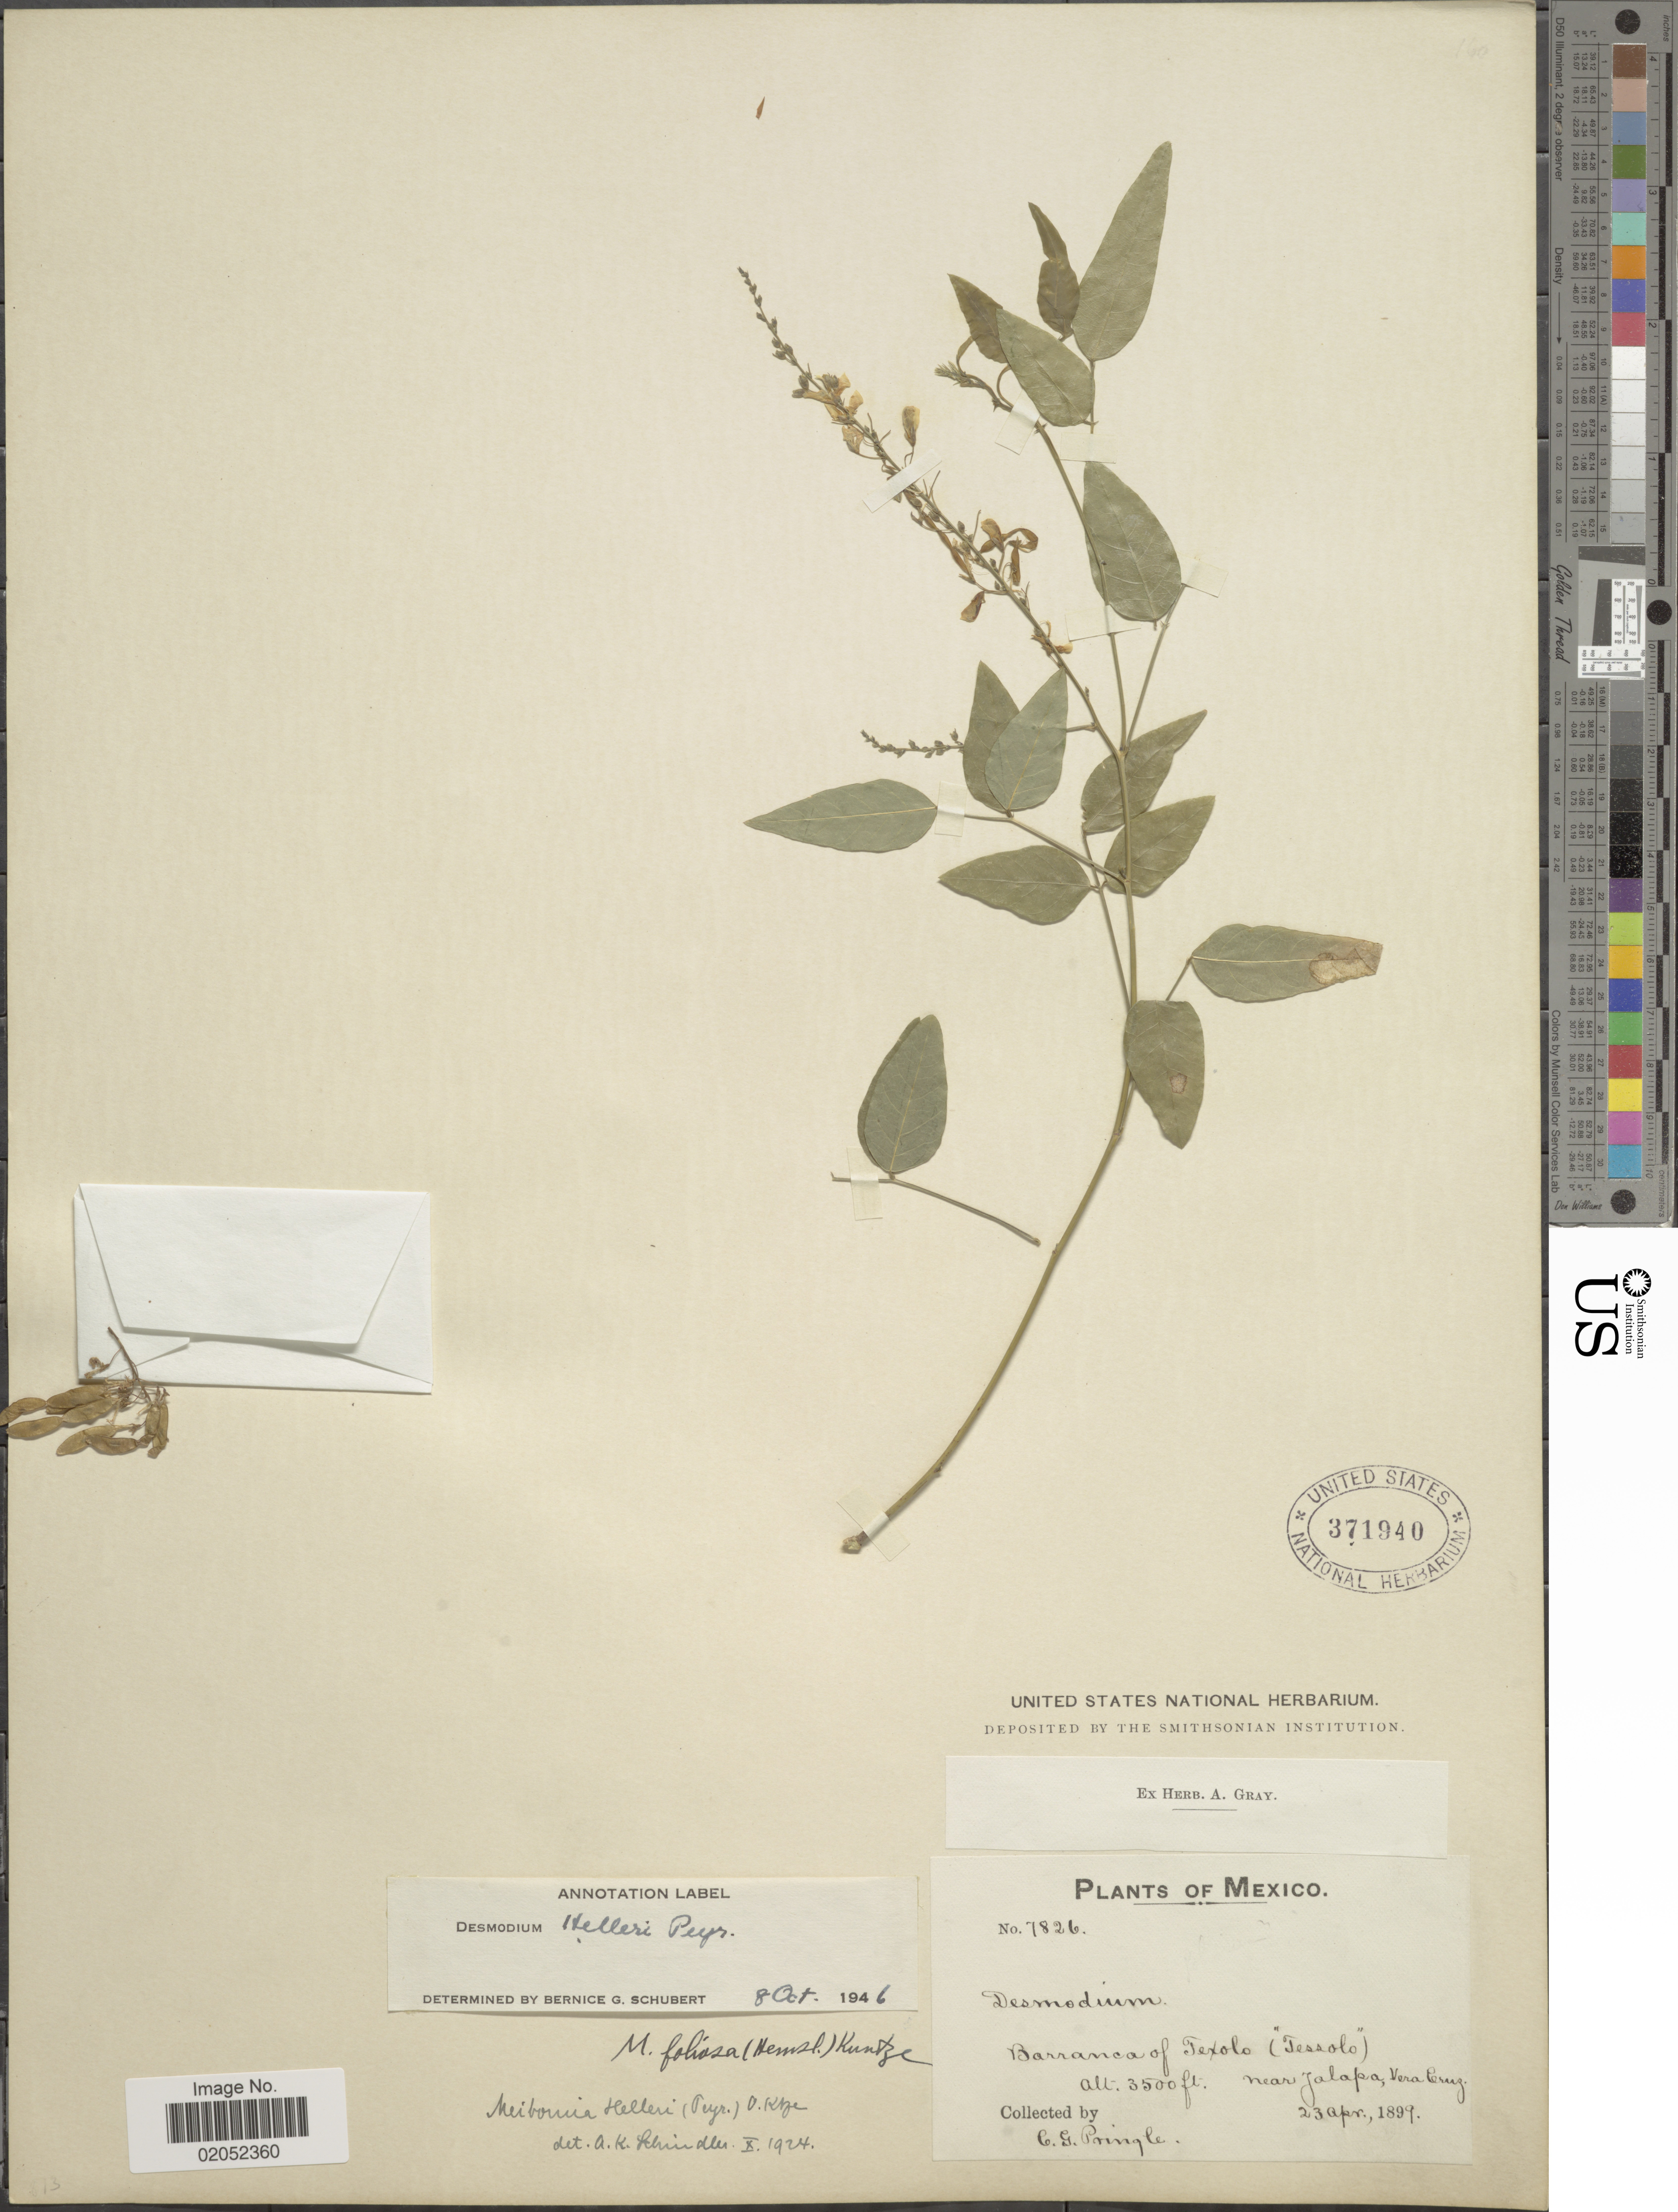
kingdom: Plantae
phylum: Tracheophyta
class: Magnoliopsida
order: Fabales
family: Fabaceae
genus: Desmodium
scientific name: Desmodium helleri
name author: Peyr.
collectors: C. G. Pringle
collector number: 7826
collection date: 1899-04-23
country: Mexico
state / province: Veracruz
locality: Barranca of Texolo (Tessolo) near Jalapa, Vera Cruz.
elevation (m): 1067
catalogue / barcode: US 371940